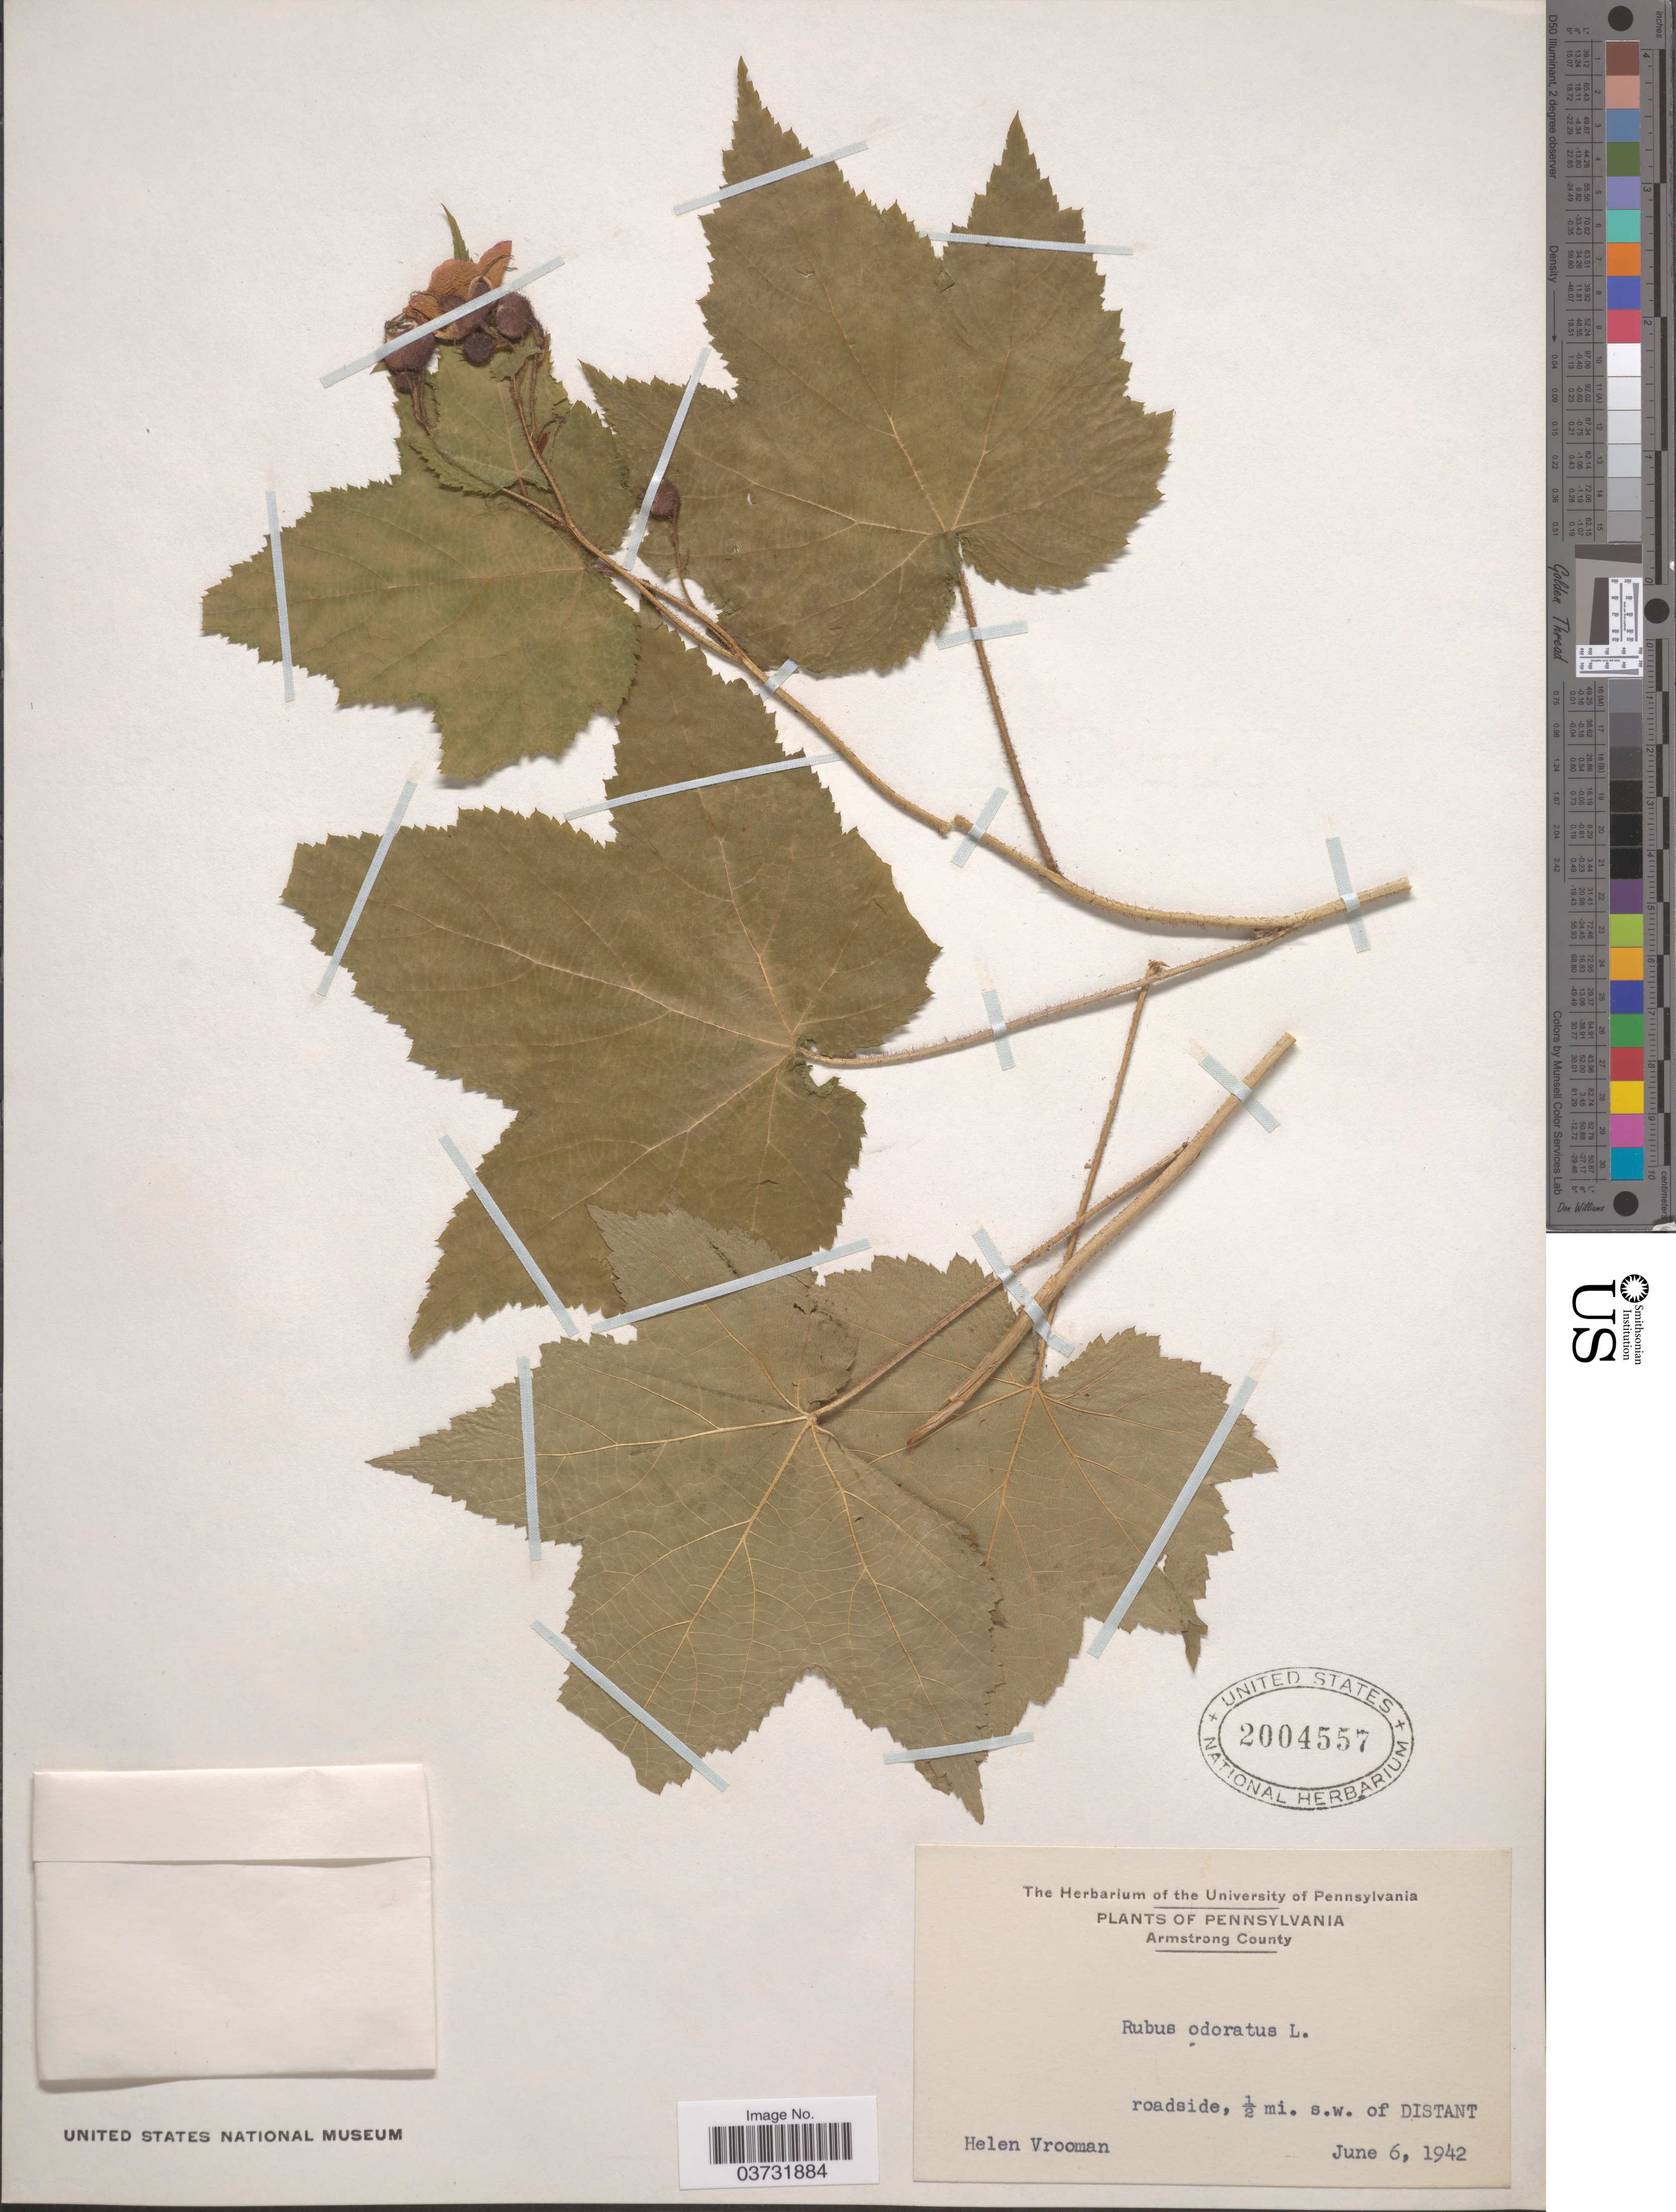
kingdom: Plantae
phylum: Tracheophyta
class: Magnoliopsida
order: Rosales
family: Rosaceae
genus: Rubus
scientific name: Rubus odoratus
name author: L.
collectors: H. Vrooman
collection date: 1942-06-06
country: United States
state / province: Pennsylvania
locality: Armstrong County. Roadside ½ mi. S.W. of Distant.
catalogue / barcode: US 2004557